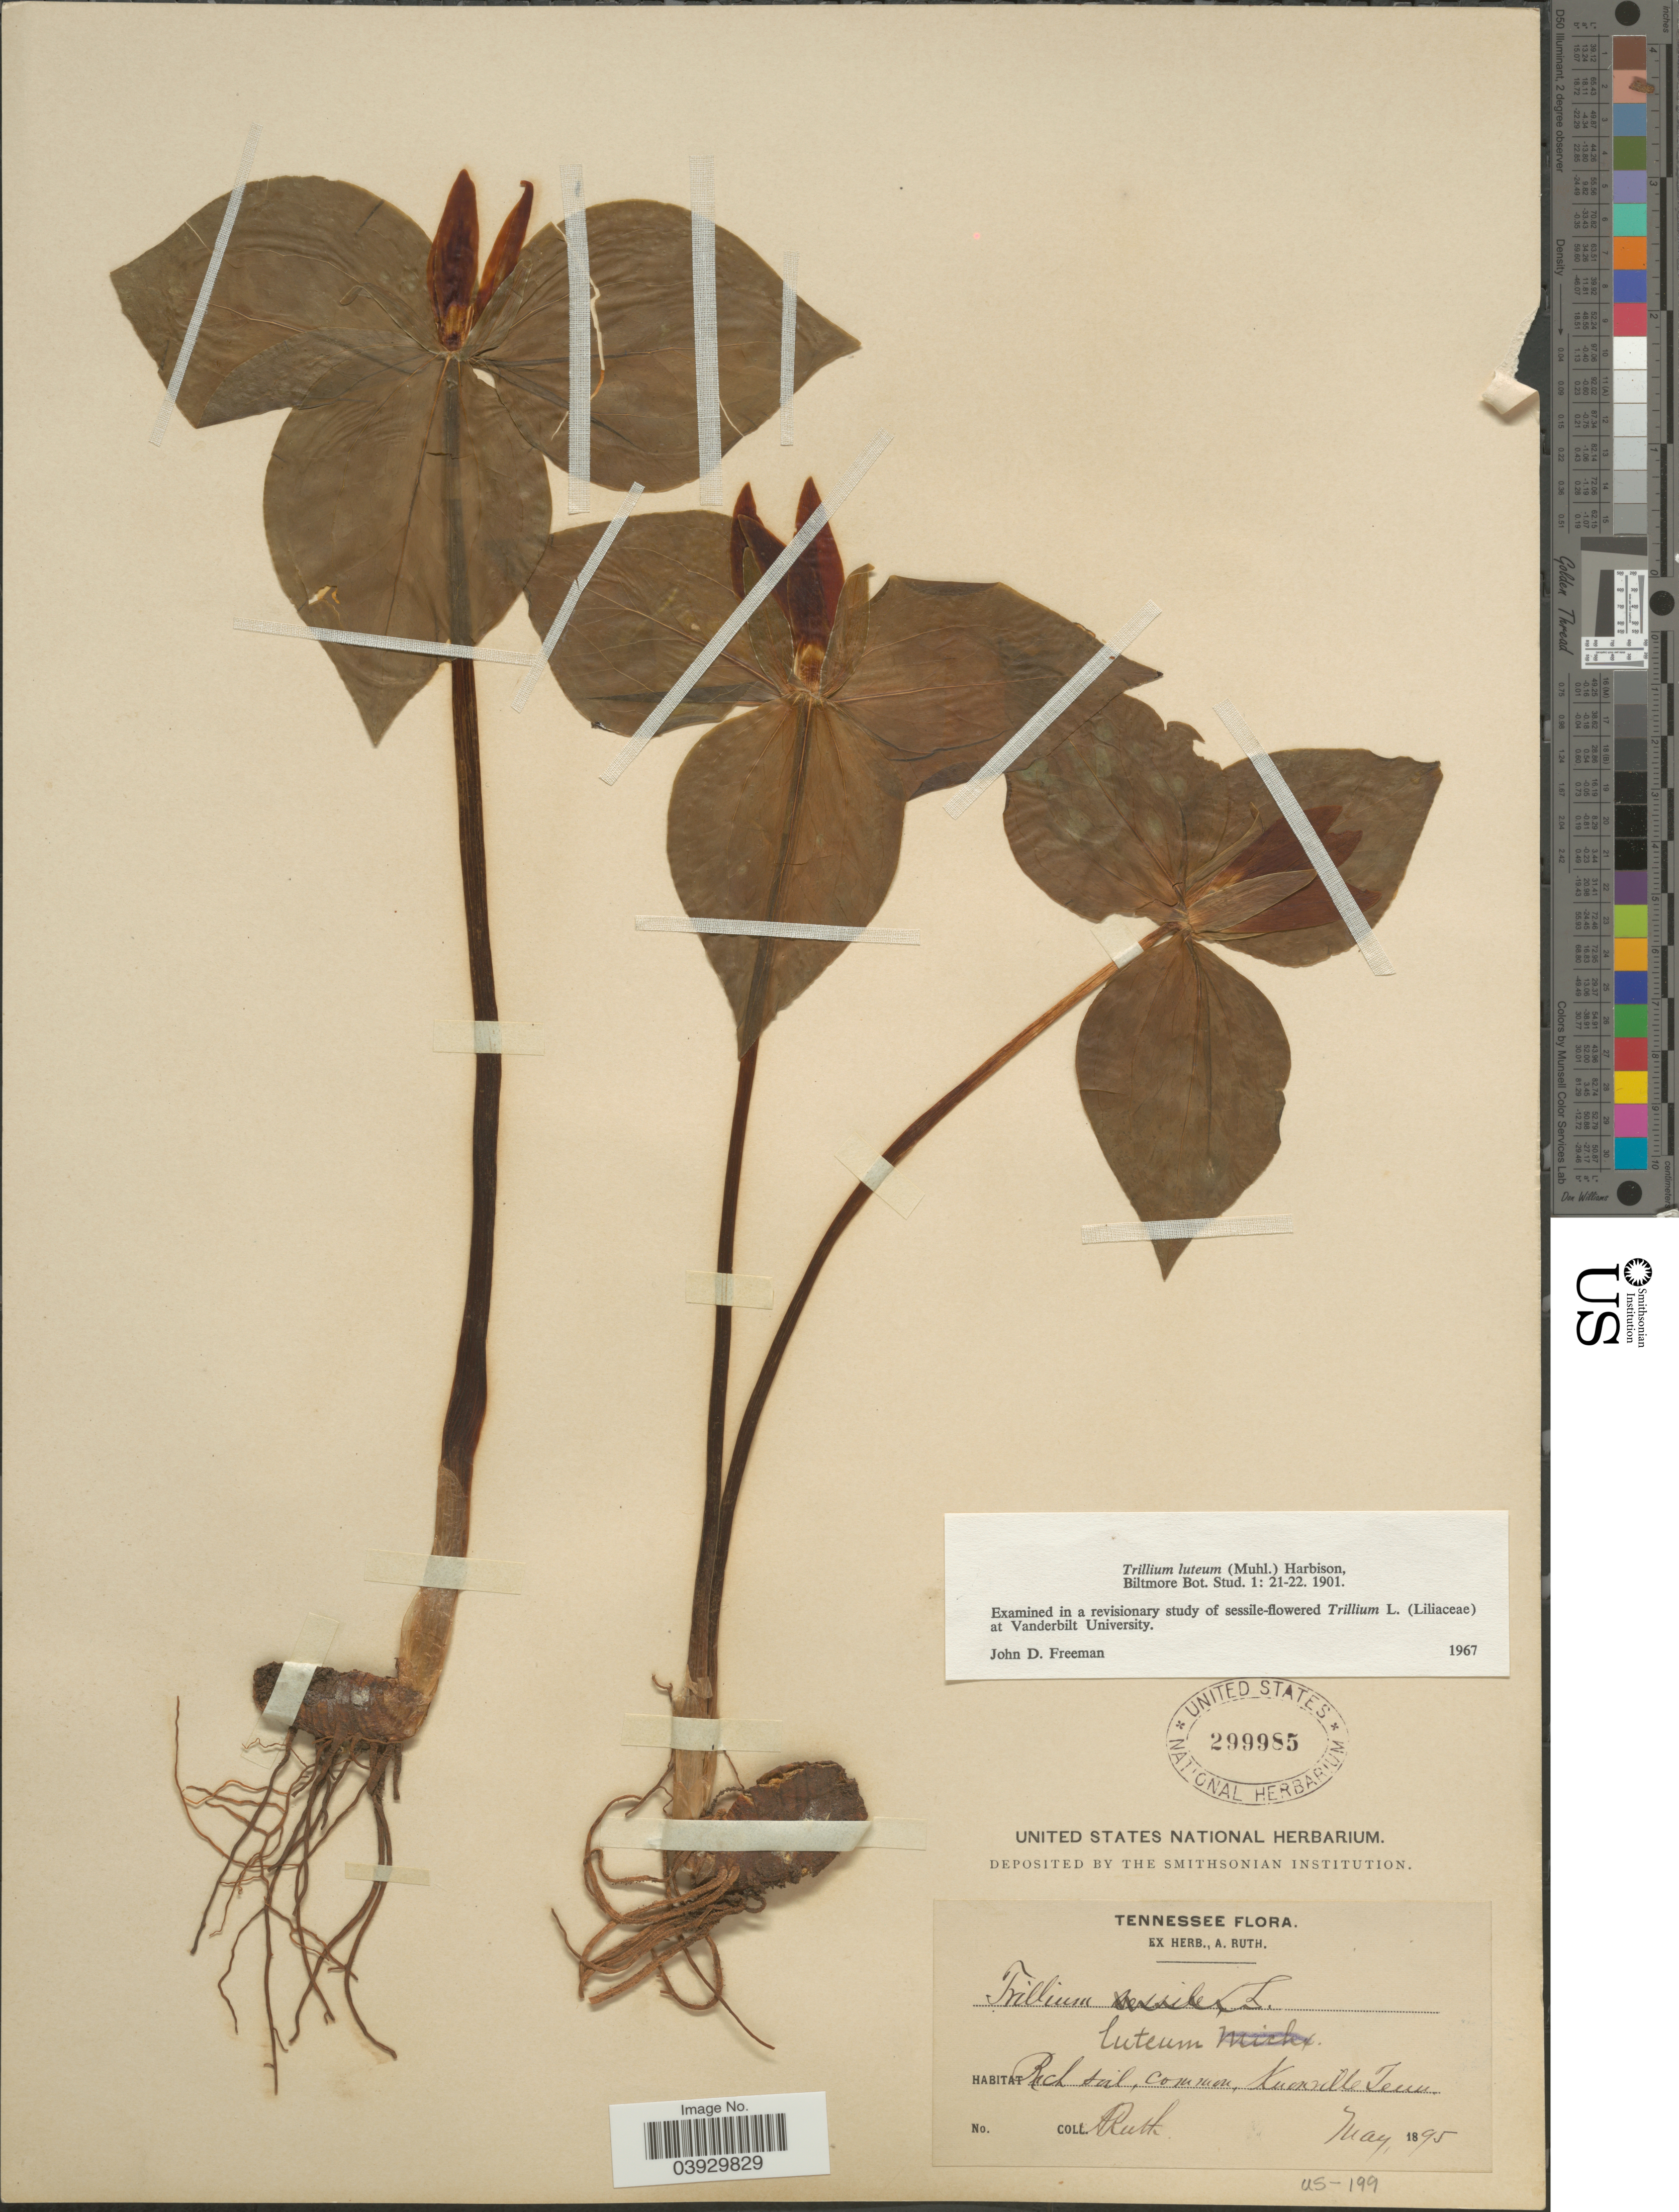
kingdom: Plantae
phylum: Tracheophyta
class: Liliopsida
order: Liliales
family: Melanthiaceae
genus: Trillium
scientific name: Trillium luteum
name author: Harb.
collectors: A. Ruth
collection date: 1895-05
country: United States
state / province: Tennessee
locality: Knoxville.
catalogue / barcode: US 299985